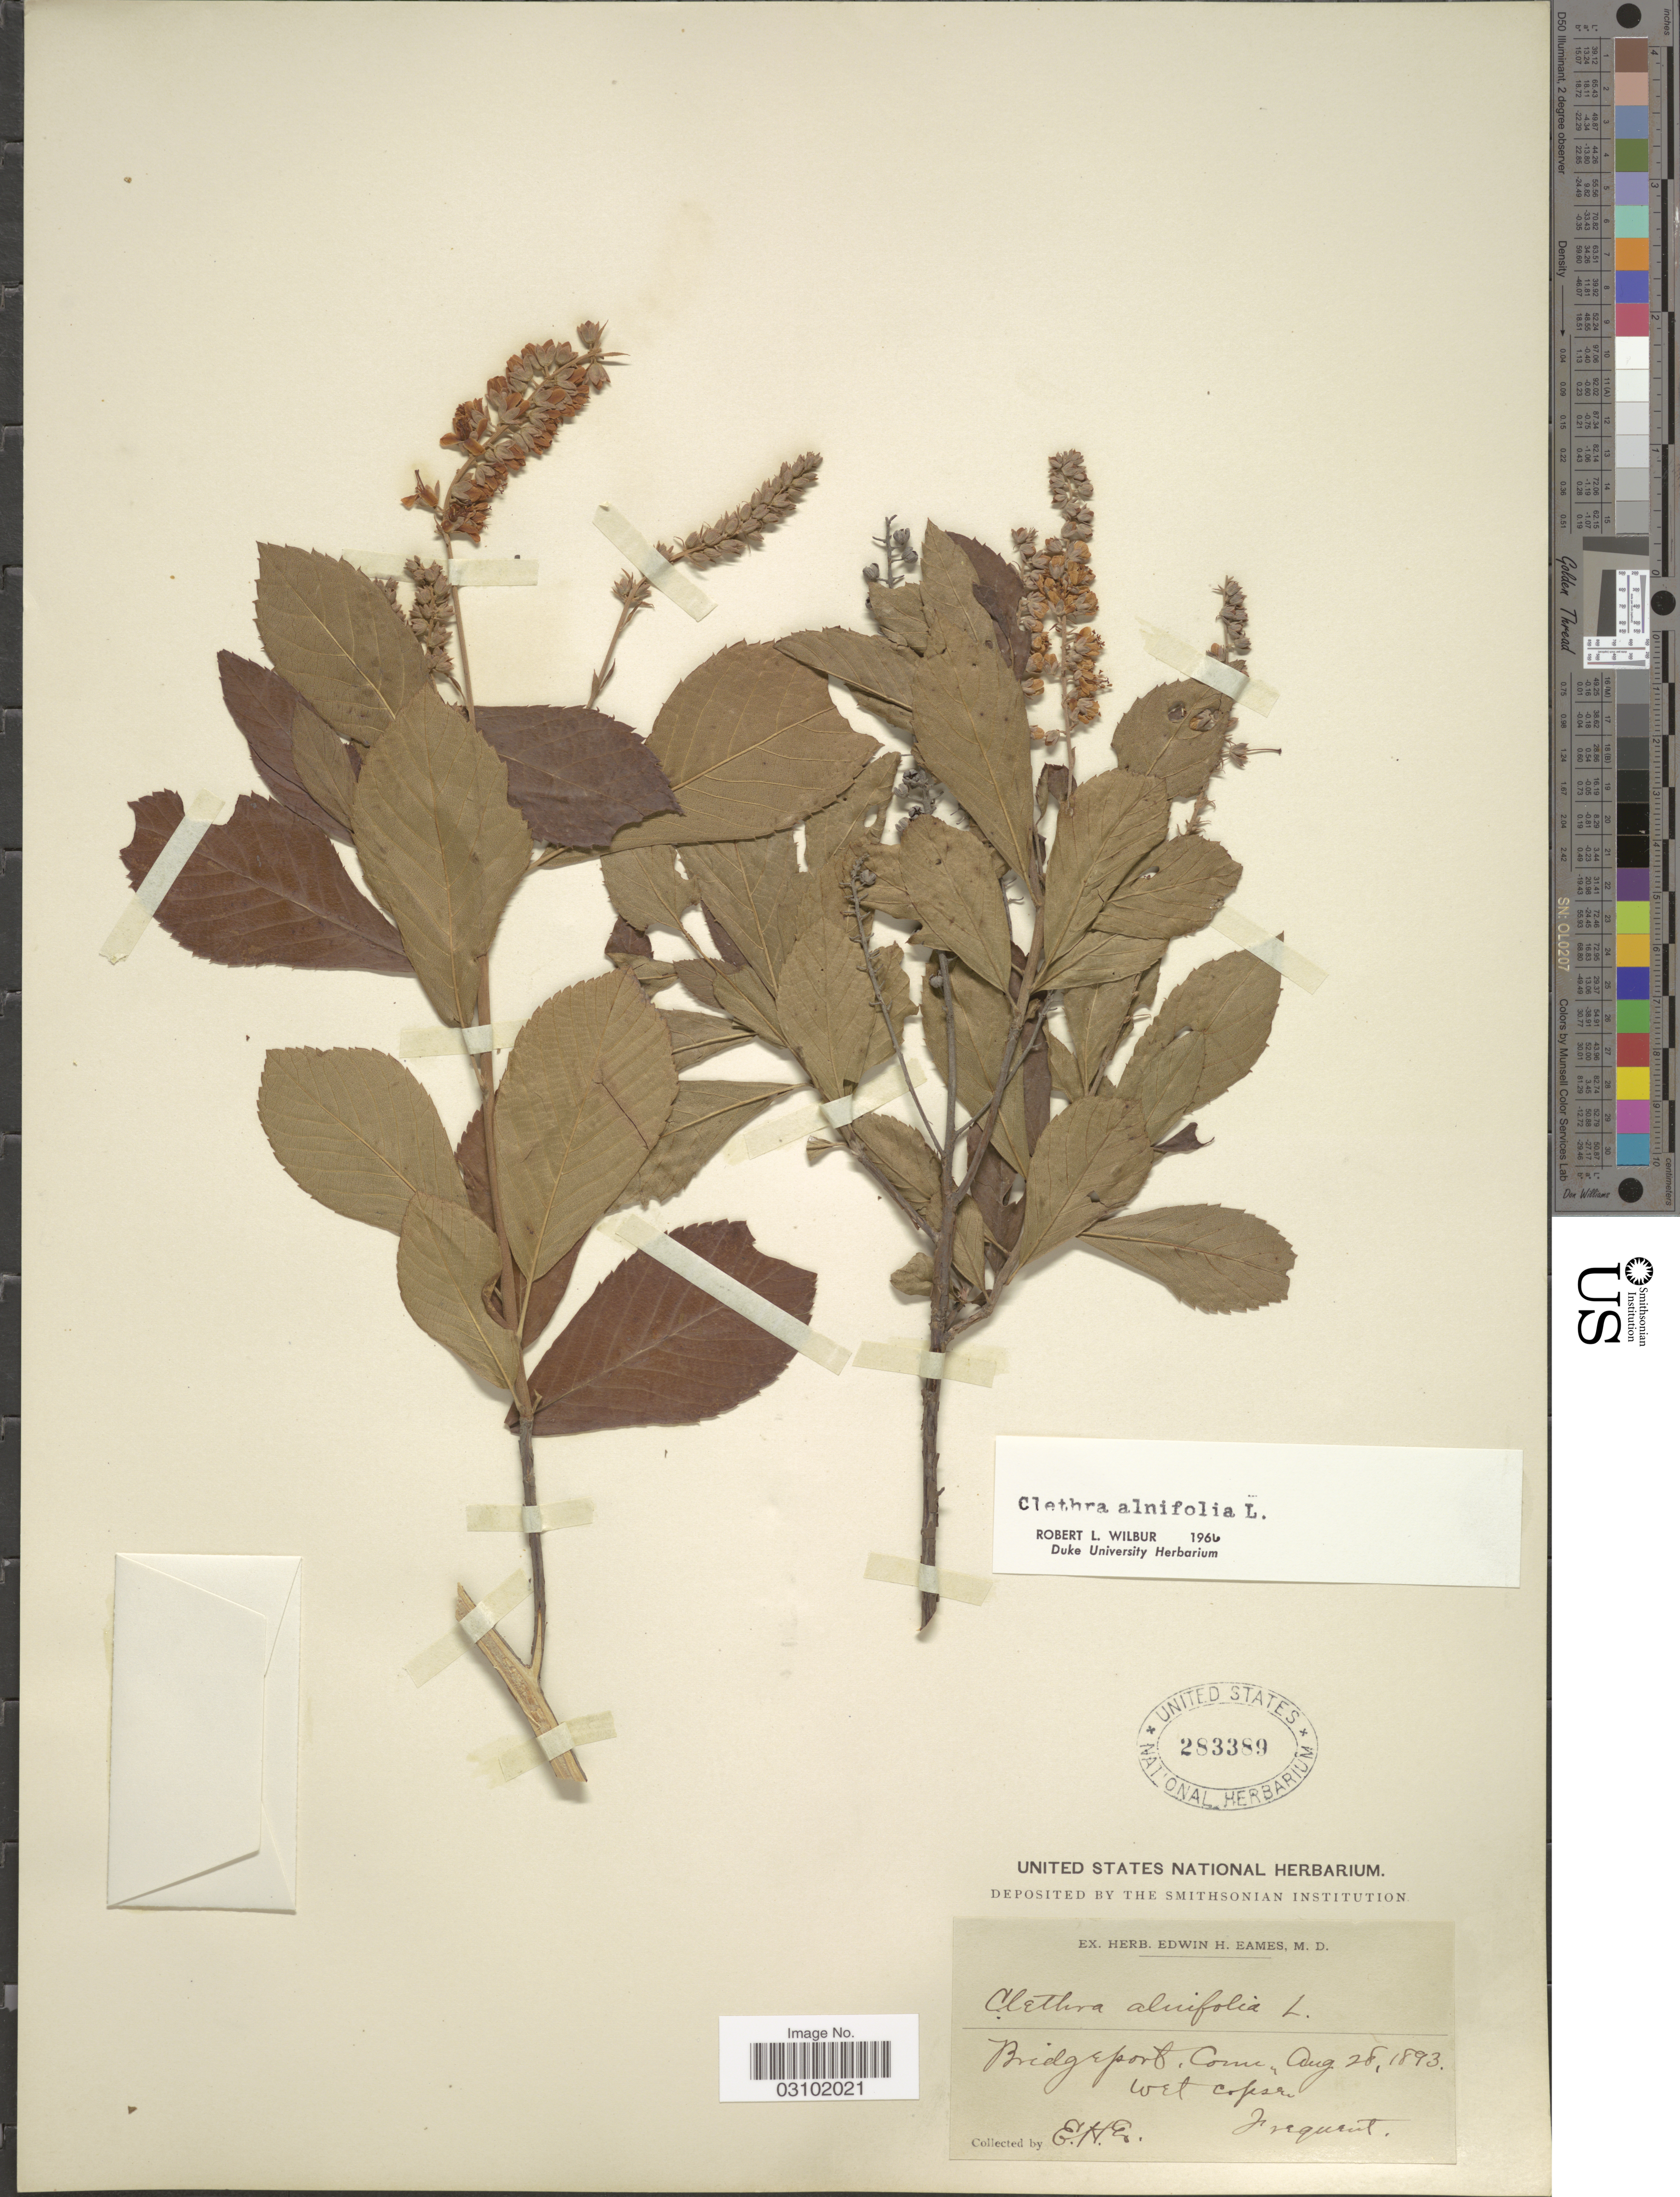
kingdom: Plantae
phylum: Tracheophyta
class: Magnoliopsida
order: Ericales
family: Clethraceae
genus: Clethra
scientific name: Clethra alnifolia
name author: L.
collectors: E. H. Eames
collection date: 1893-08-28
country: United States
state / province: Connecticut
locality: Bridgeport.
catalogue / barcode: US 283389